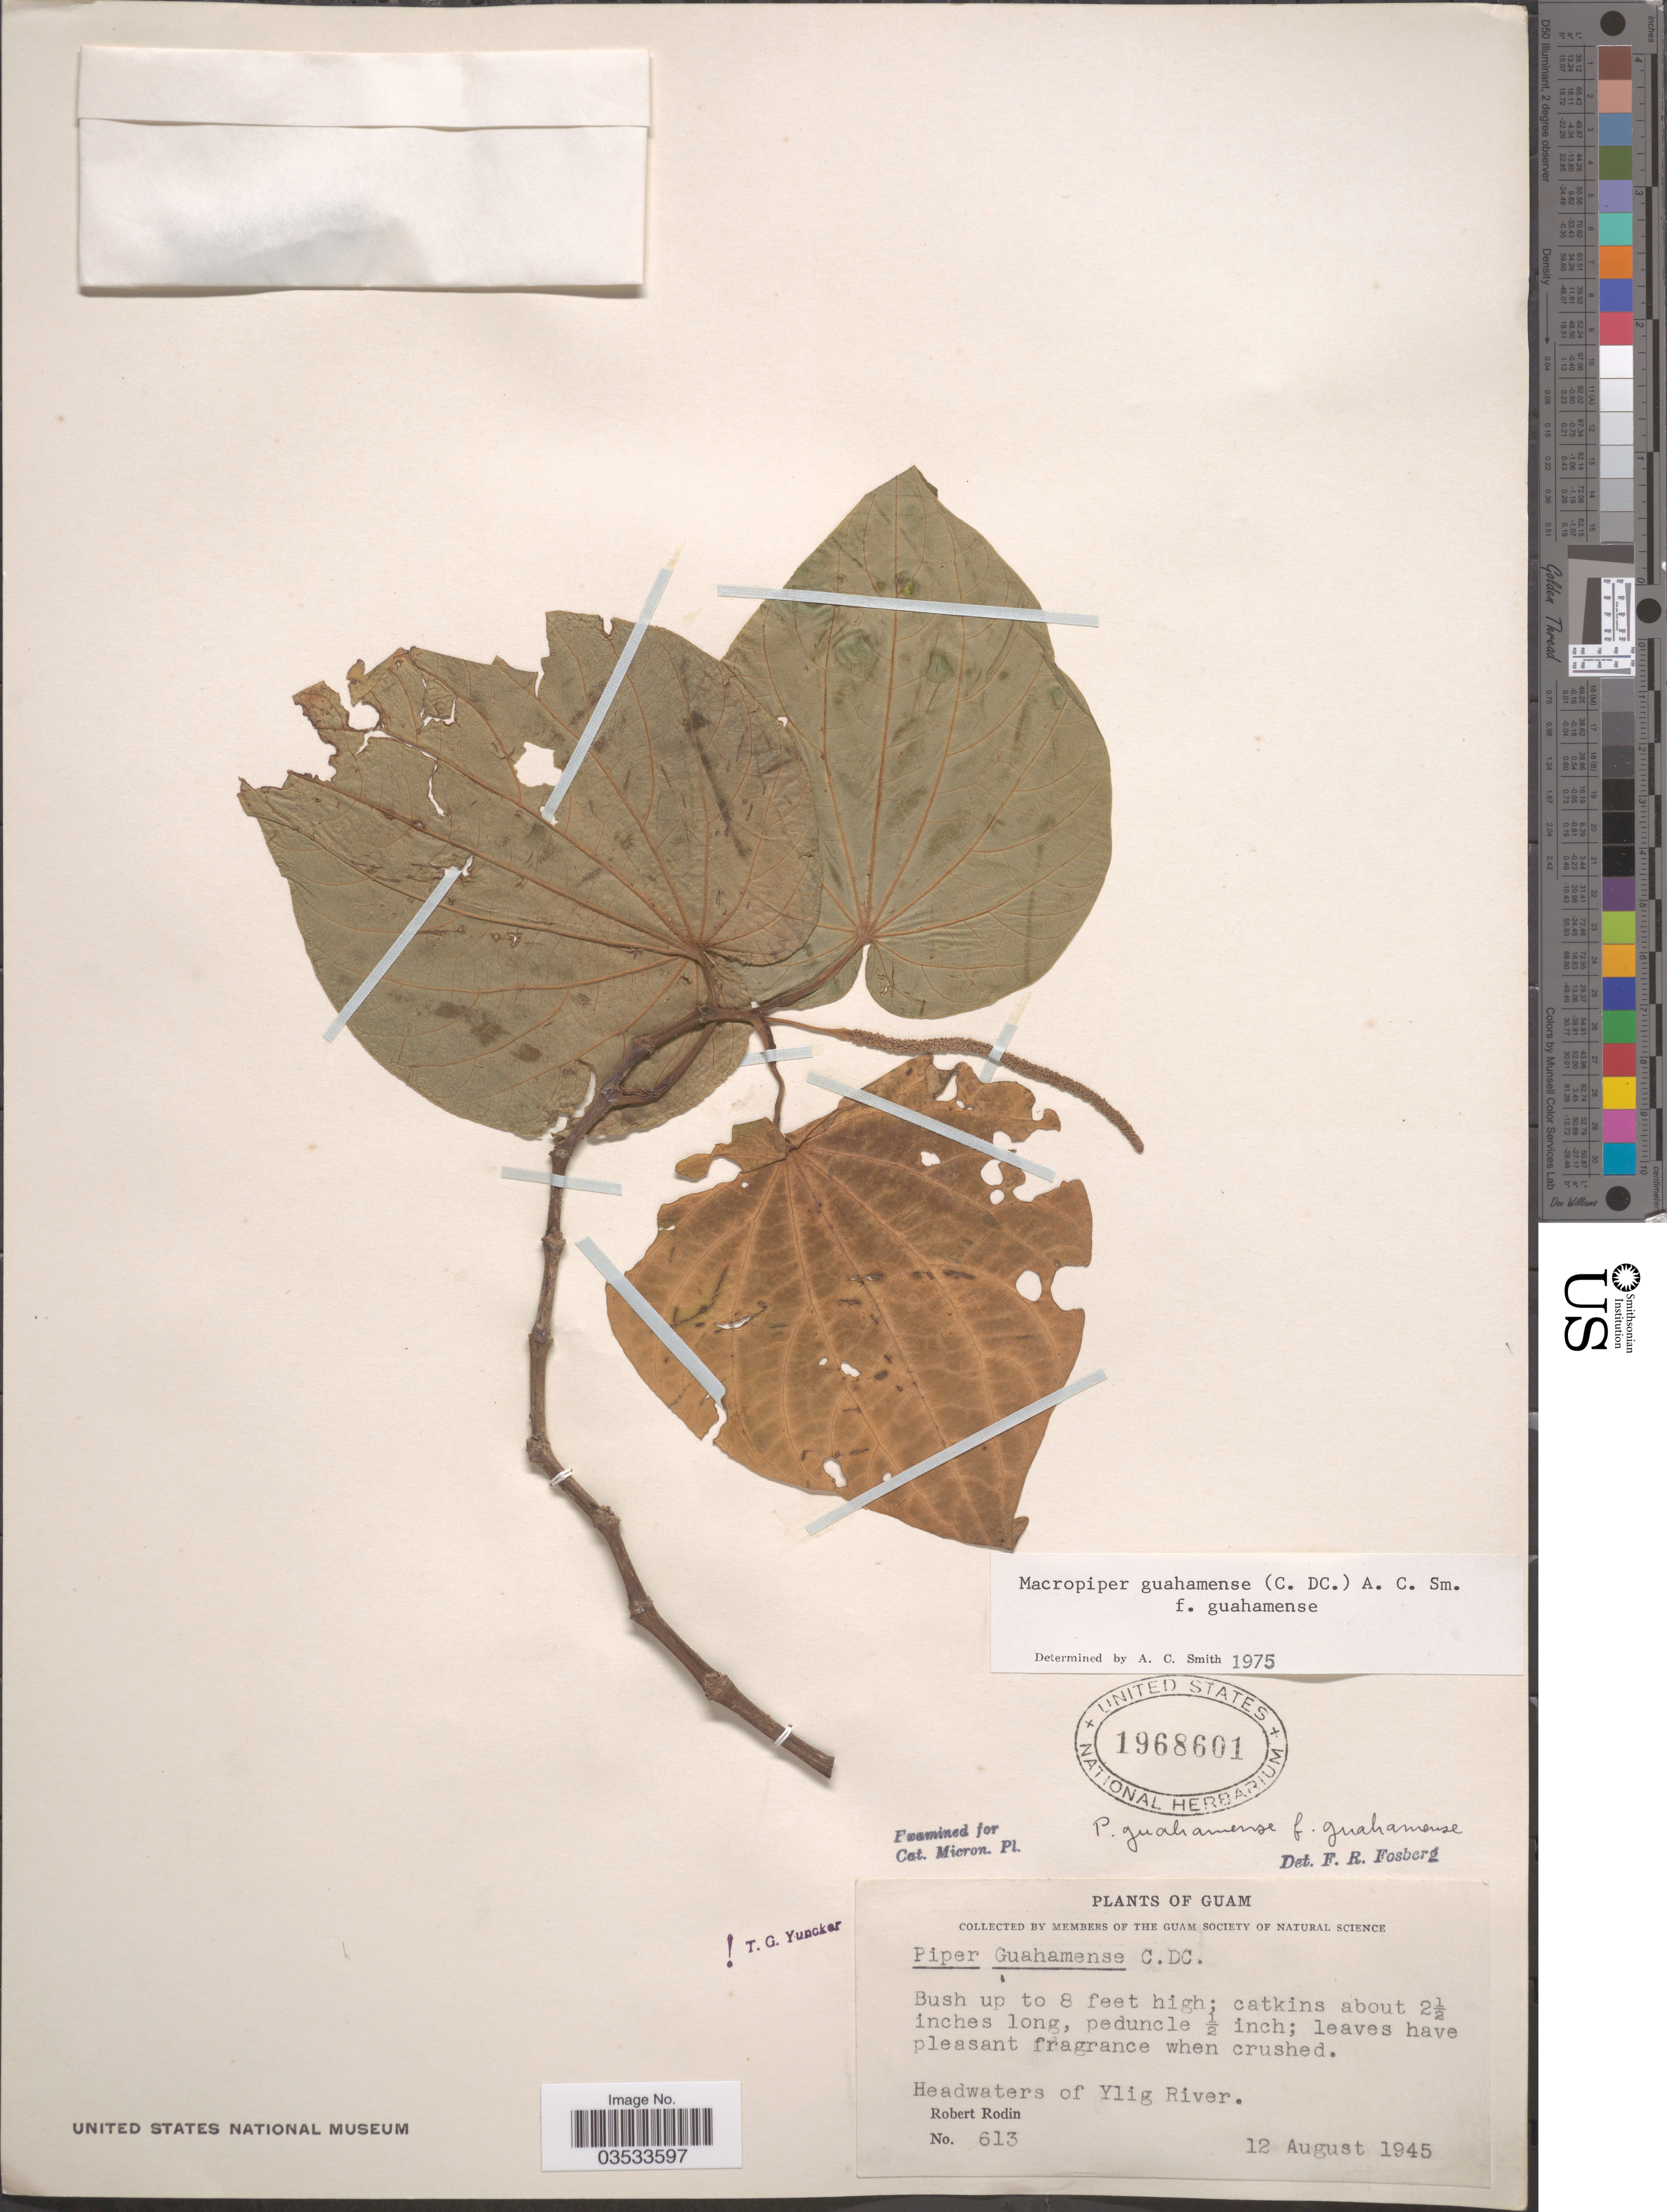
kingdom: Plantae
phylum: Tracheophyta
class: Magnoliopsida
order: Piperales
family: Piperaceae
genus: Piper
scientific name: Piper guahamense f. guahamense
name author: C. DC.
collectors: R. Rodin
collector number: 613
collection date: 1945-08-12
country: Guam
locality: Headwaters of Ylig River.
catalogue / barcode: US 1968601